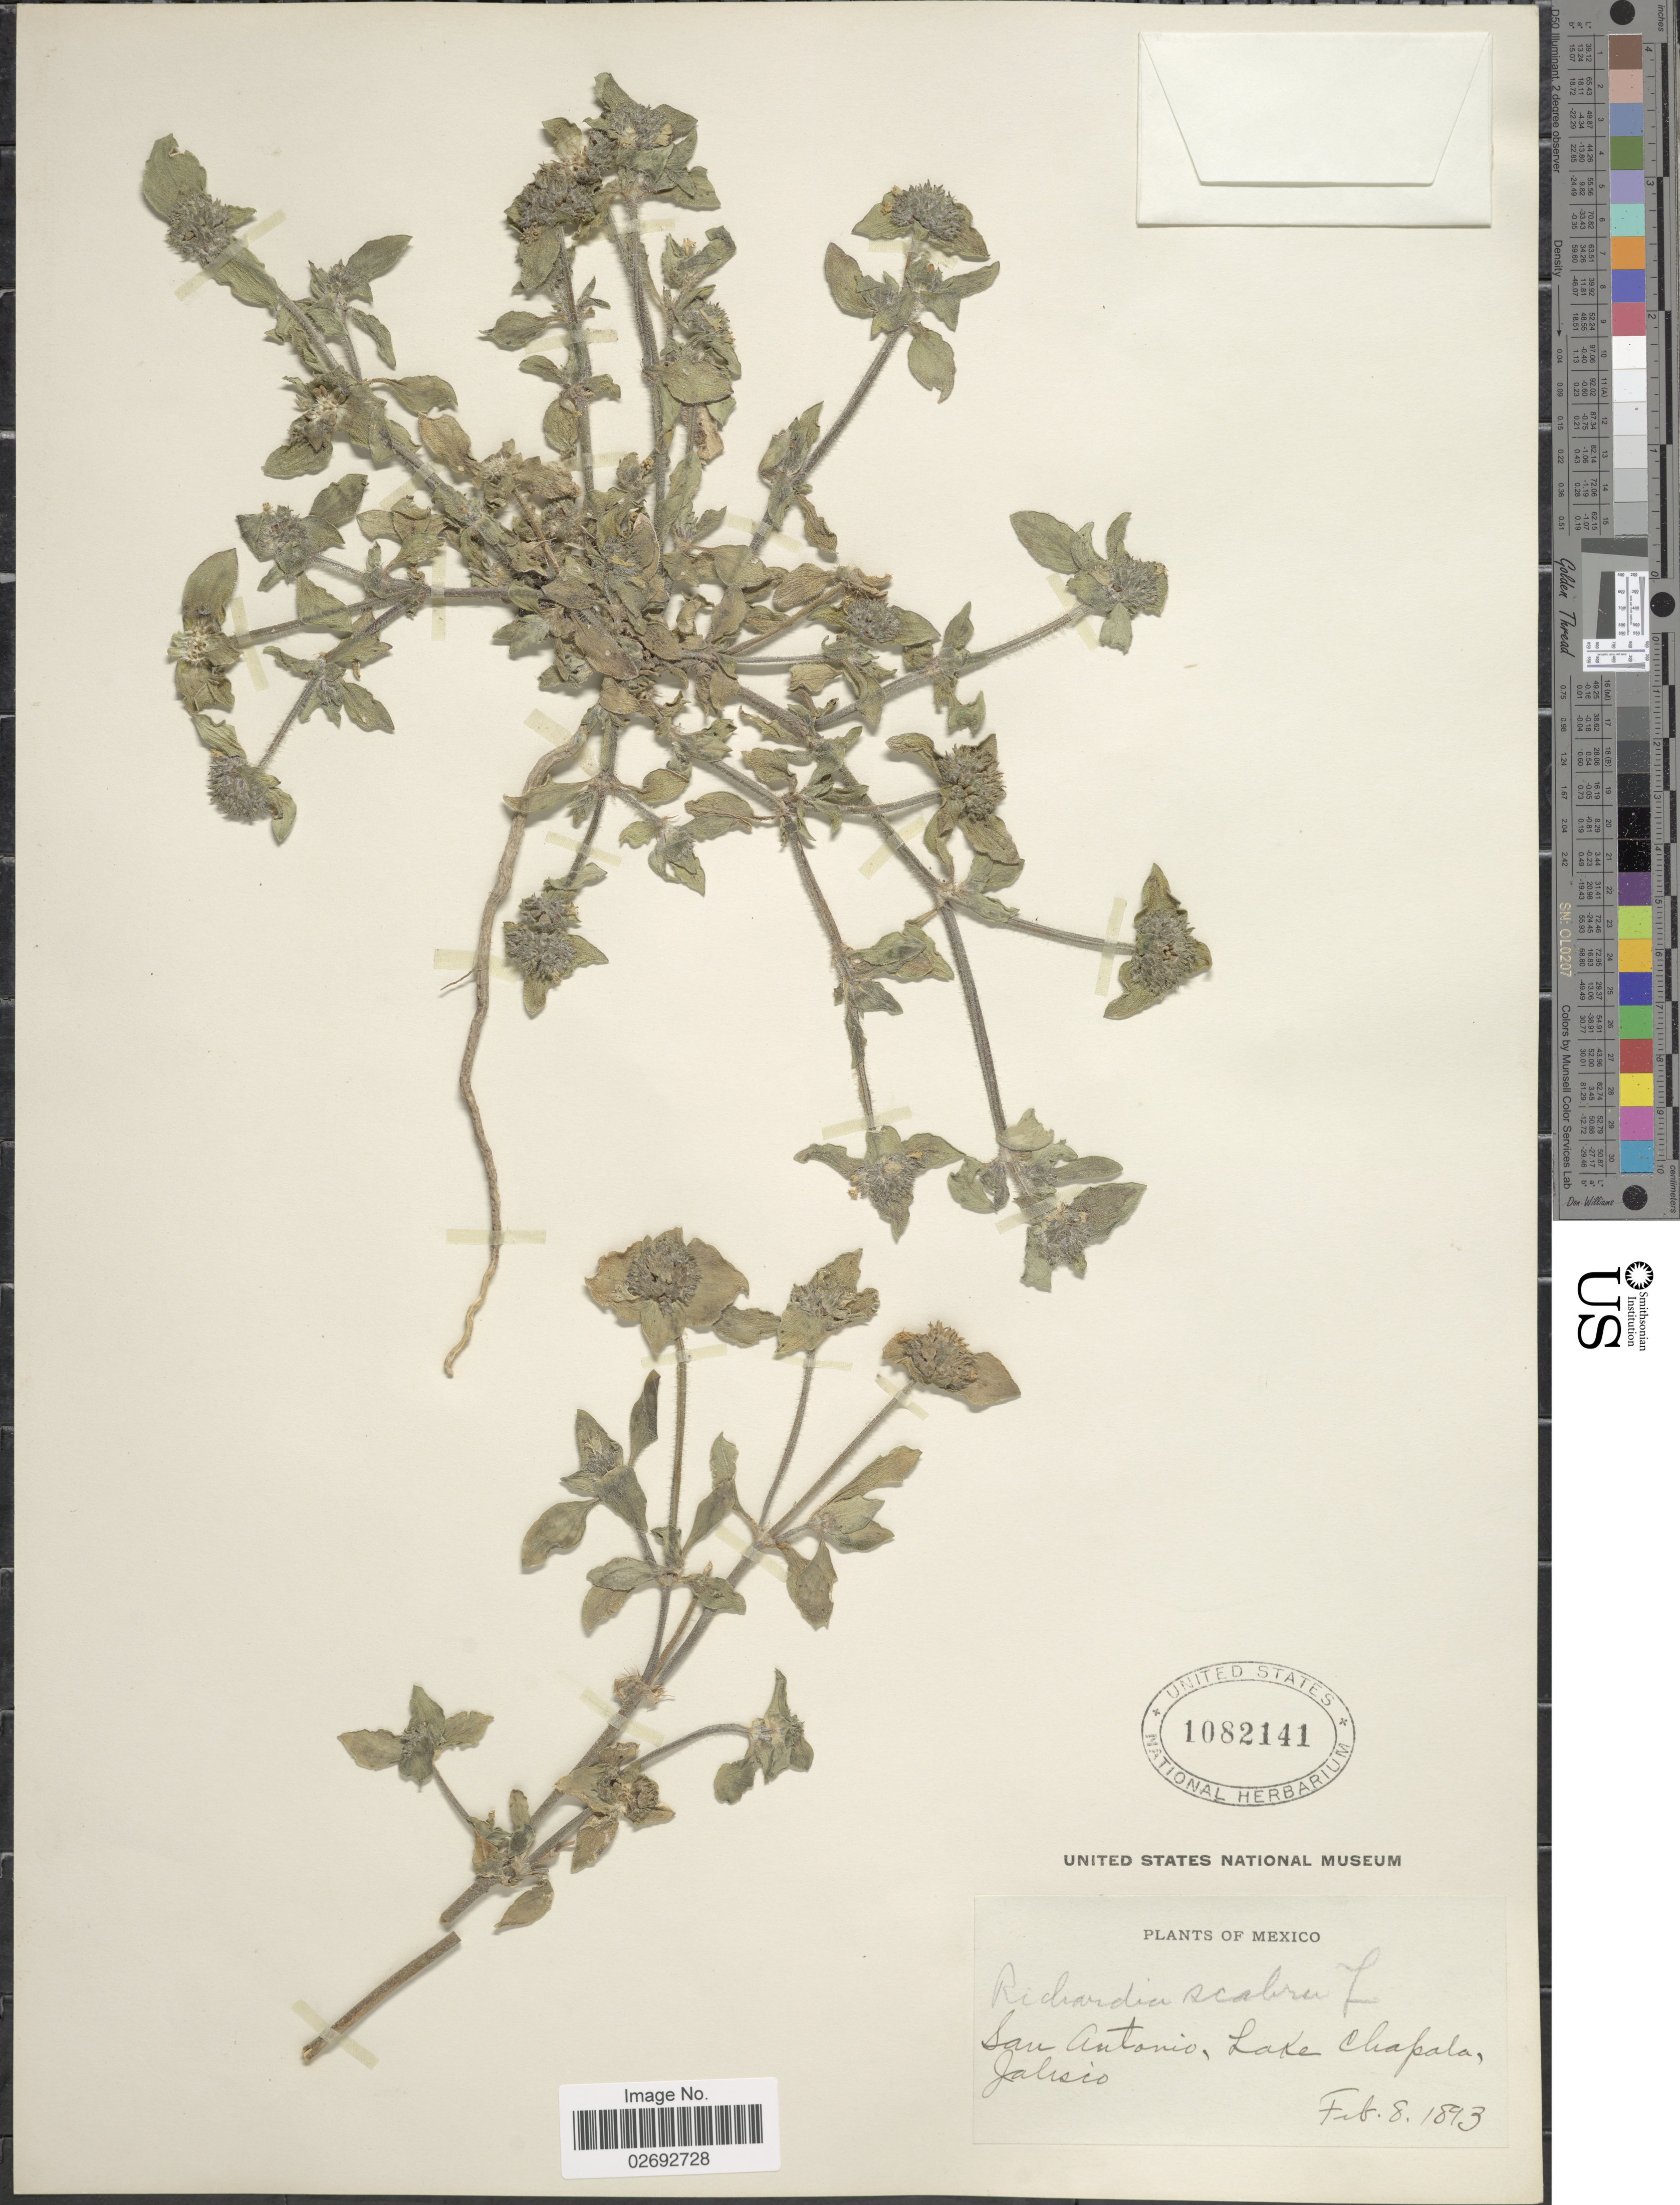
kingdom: Plantae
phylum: Tracheophyta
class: Magnoliopsida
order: Gentianales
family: Rubiaceae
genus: Richardia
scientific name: Richardia scabra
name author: L.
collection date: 1893-02-08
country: Mexico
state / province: Jalisco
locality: San Antonio, Lake Chapada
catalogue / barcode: US 1082141